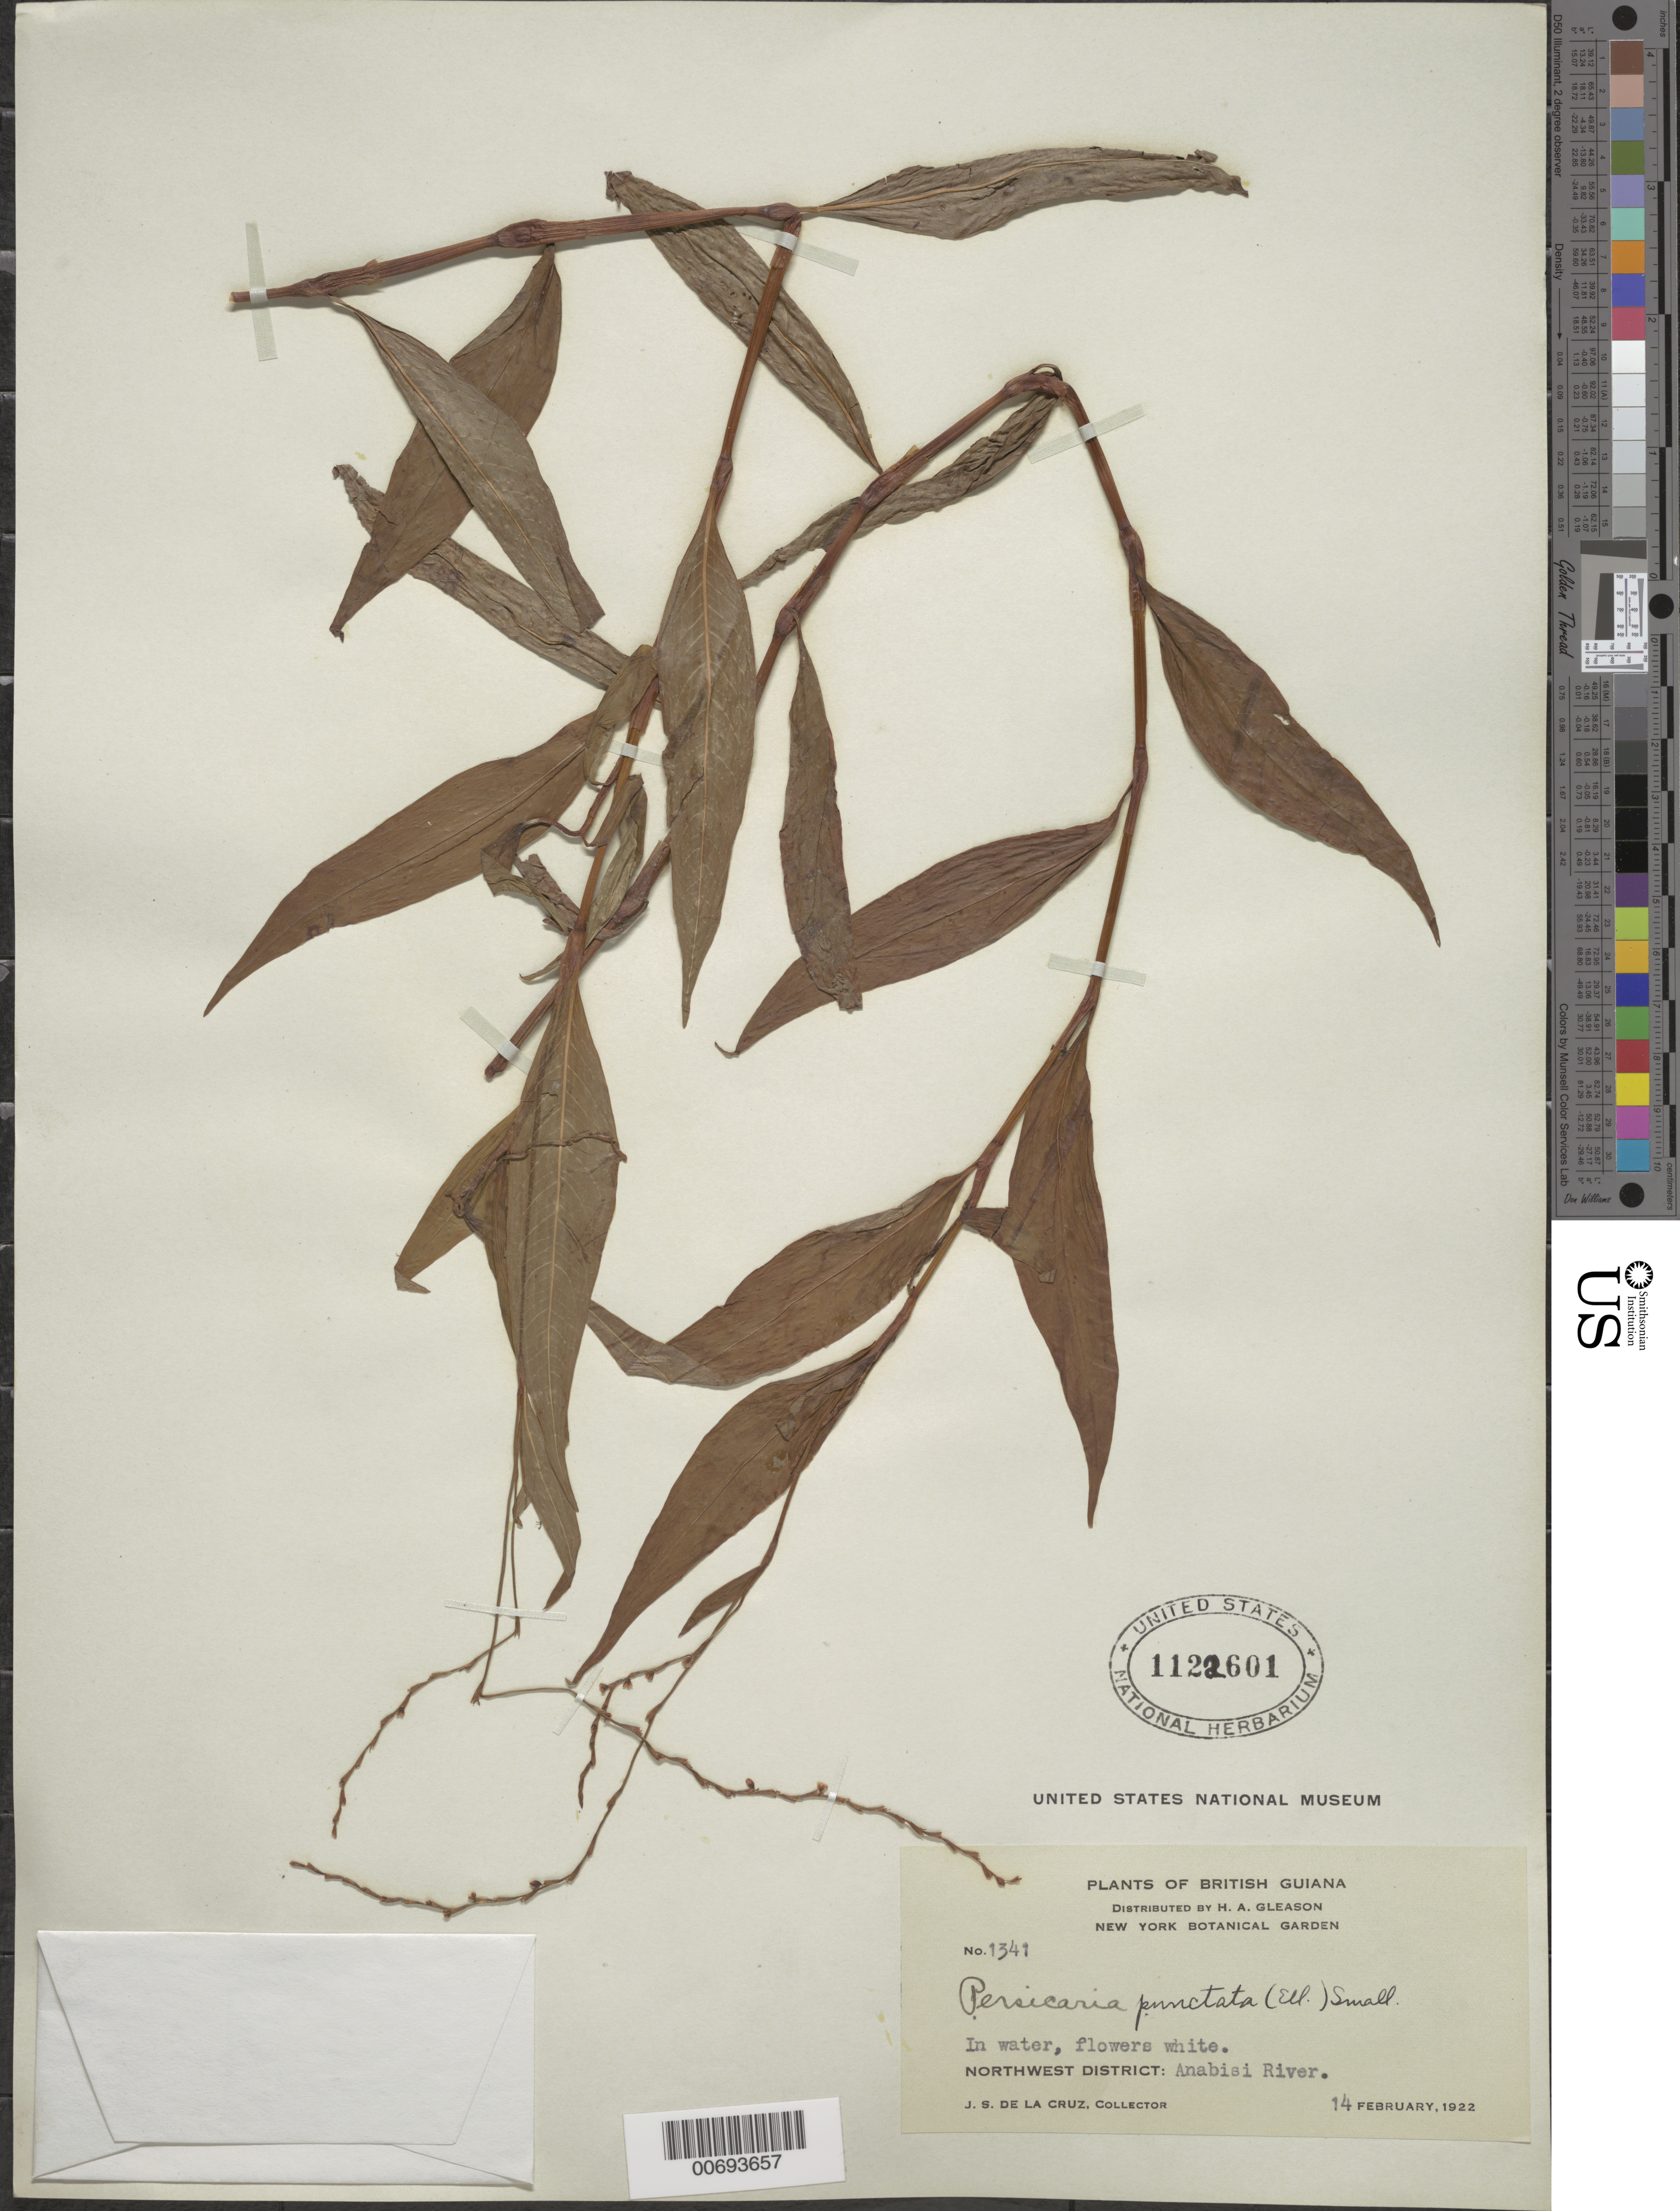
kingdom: Plantae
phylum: Tracheophyta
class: Magnoliopsida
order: Caryophyllales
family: Polygonaceae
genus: Persicaria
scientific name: Persicaria punctata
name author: (Elliott) Small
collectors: J. S. de la Cruz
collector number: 1341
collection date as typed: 14-Feb-22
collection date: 1922-02-14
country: Guyana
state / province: Barima-Waini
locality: Anabisi River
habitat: In water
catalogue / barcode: US 1122601